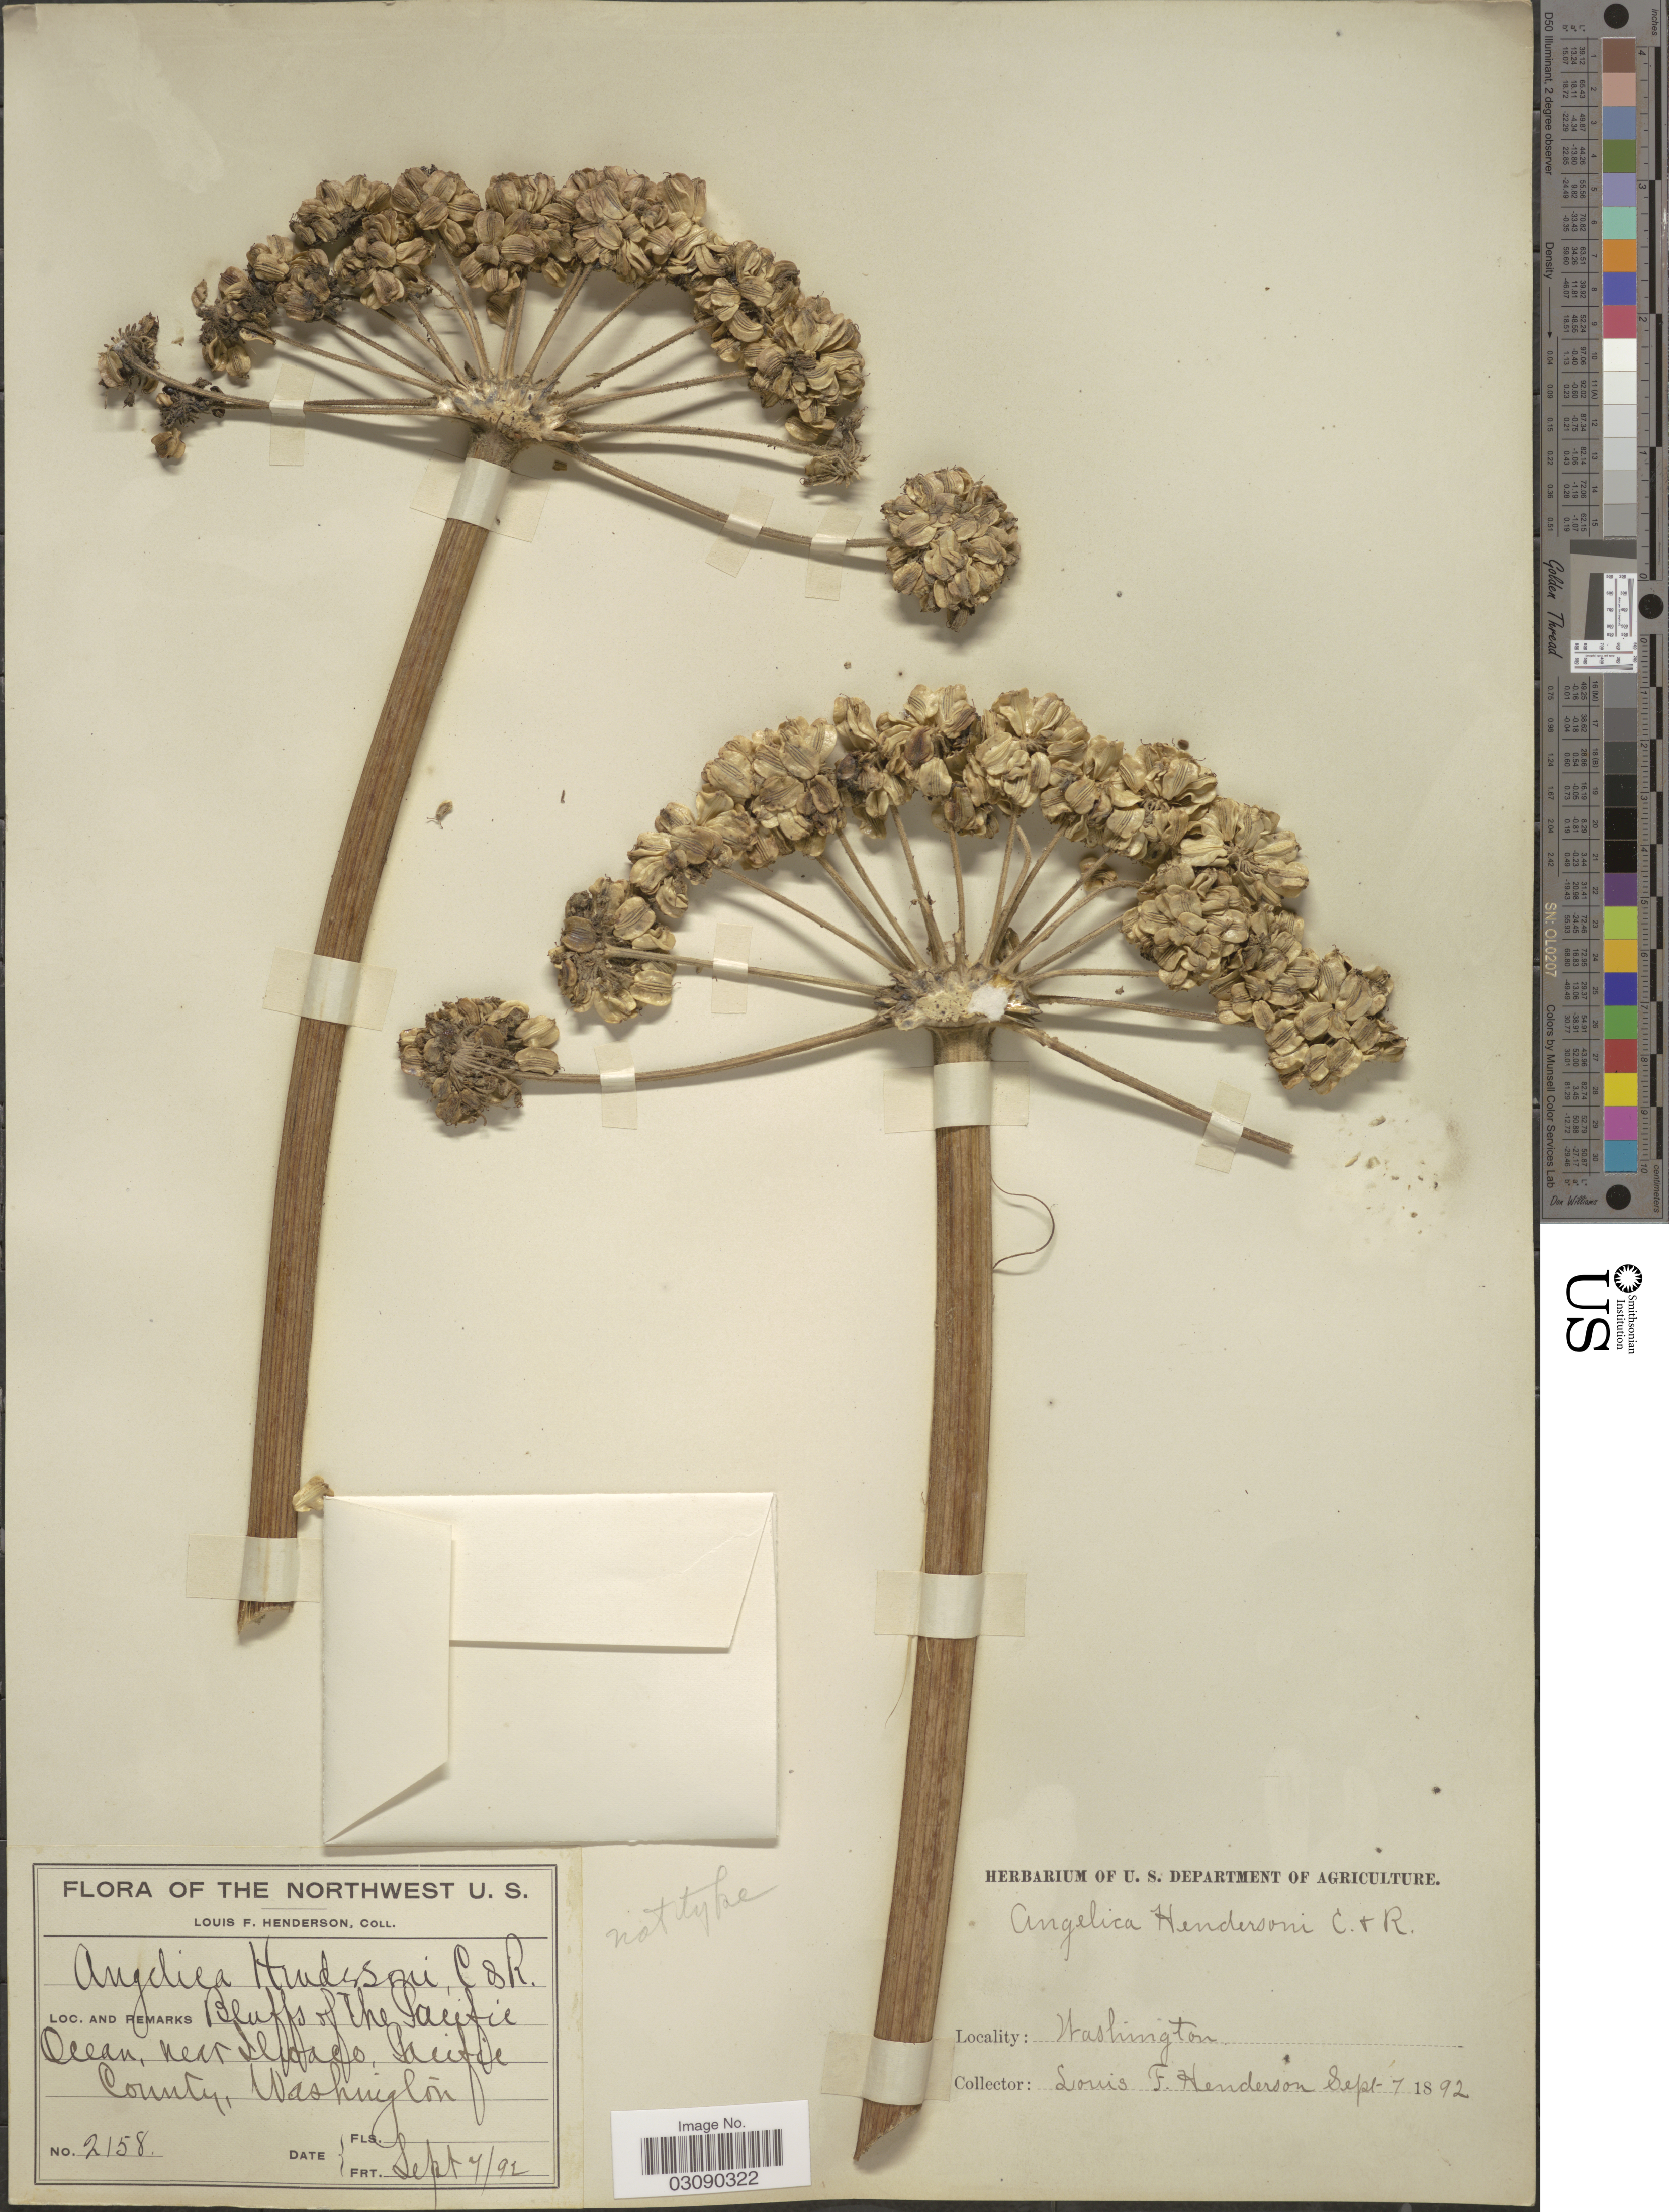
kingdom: Plantae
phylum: Tracheophyta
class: Magnoliopsida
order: Apiales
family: Apiaceae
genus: Angelica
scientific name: Angelica hendersonii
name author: J.M. Coult. & Rose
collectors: L. Henderson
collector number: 2158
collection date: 1892-09-09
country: United States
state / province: Washington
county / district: Pacific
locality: Bluffs of the Pacific Ocean, near Ilwaco, Pacific County.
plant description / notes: Henderon 2158 should be the type collection of Angelica hendersonii J.M. Coult. & Rose, but protologue cites collection date as Aug. 5, 1885 and name published 1888 (this specimen dated 1892)